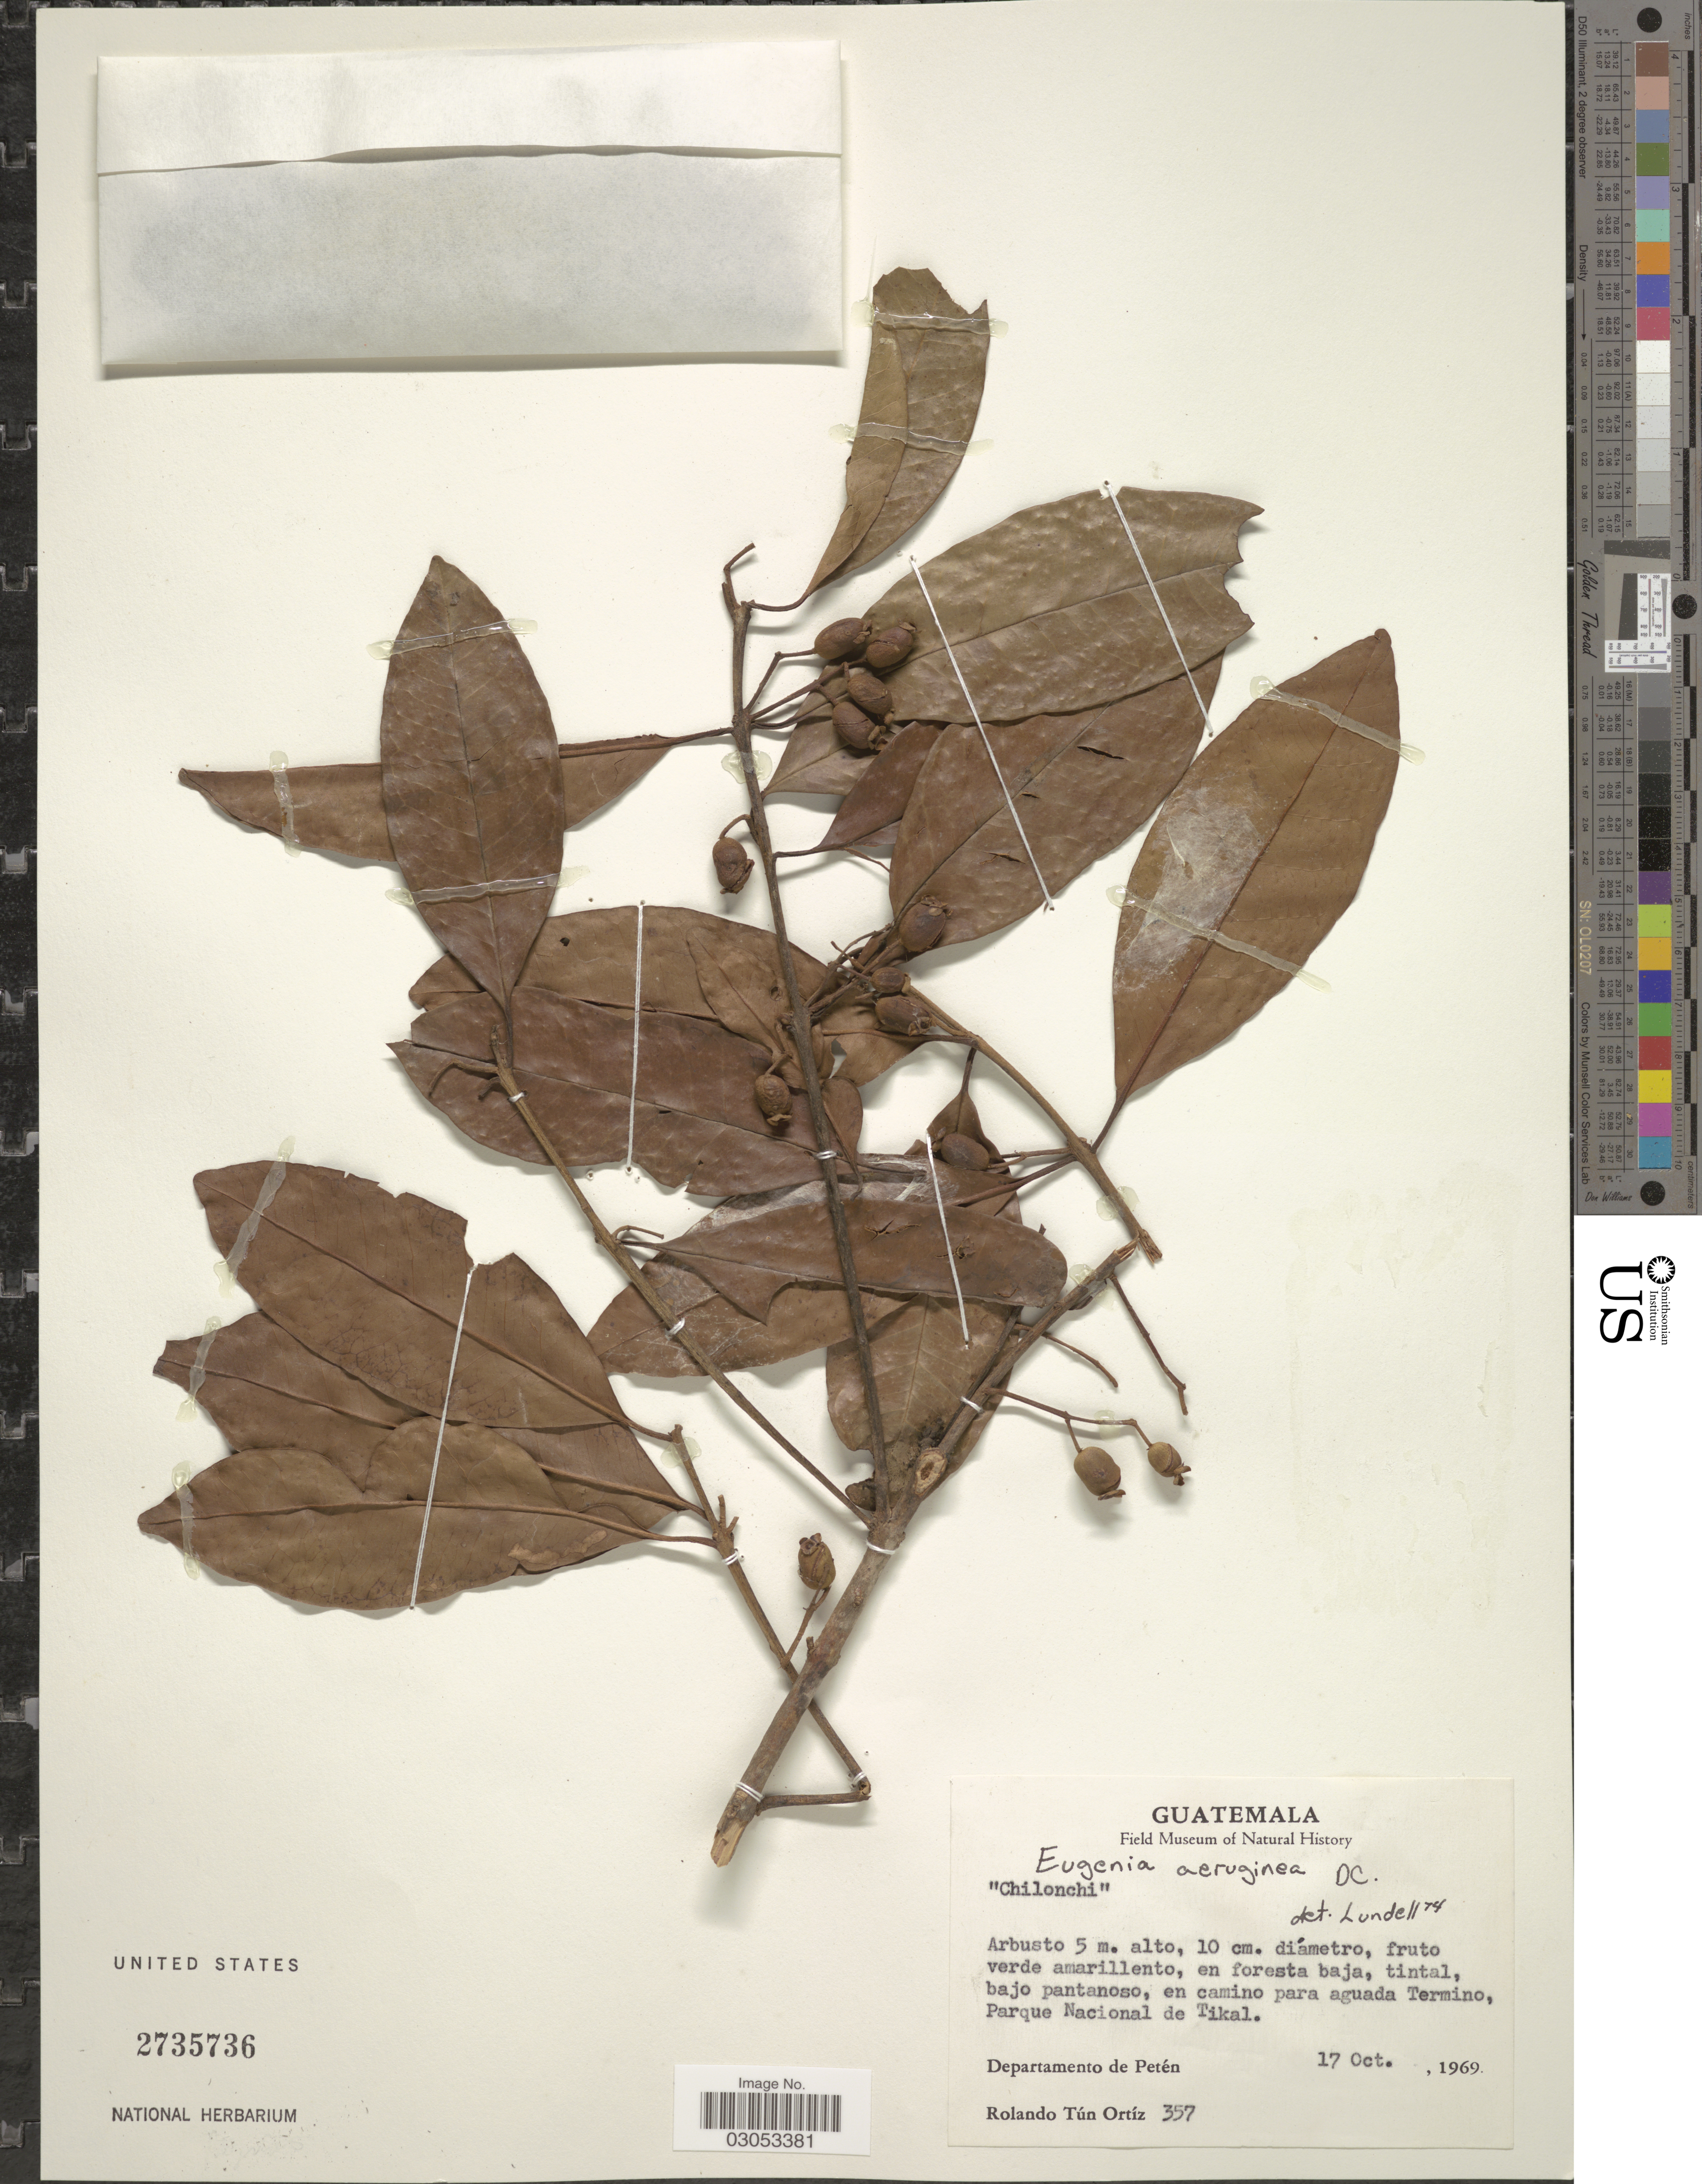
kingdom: Plantae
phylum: Tracheophyta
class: Magnoliopsida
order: Myrtales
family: Myrtaceae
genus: Eugenia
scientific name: Eugenia aeruginea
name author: DC.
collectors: R. T. Ortíz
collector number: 357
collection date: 1969-10-17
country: Guatemala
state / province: El Petén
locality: Tintal, bajo pantanoso, en camino para aguada Termino, Parque Nacional de Tikal,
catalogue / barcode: US 2735736